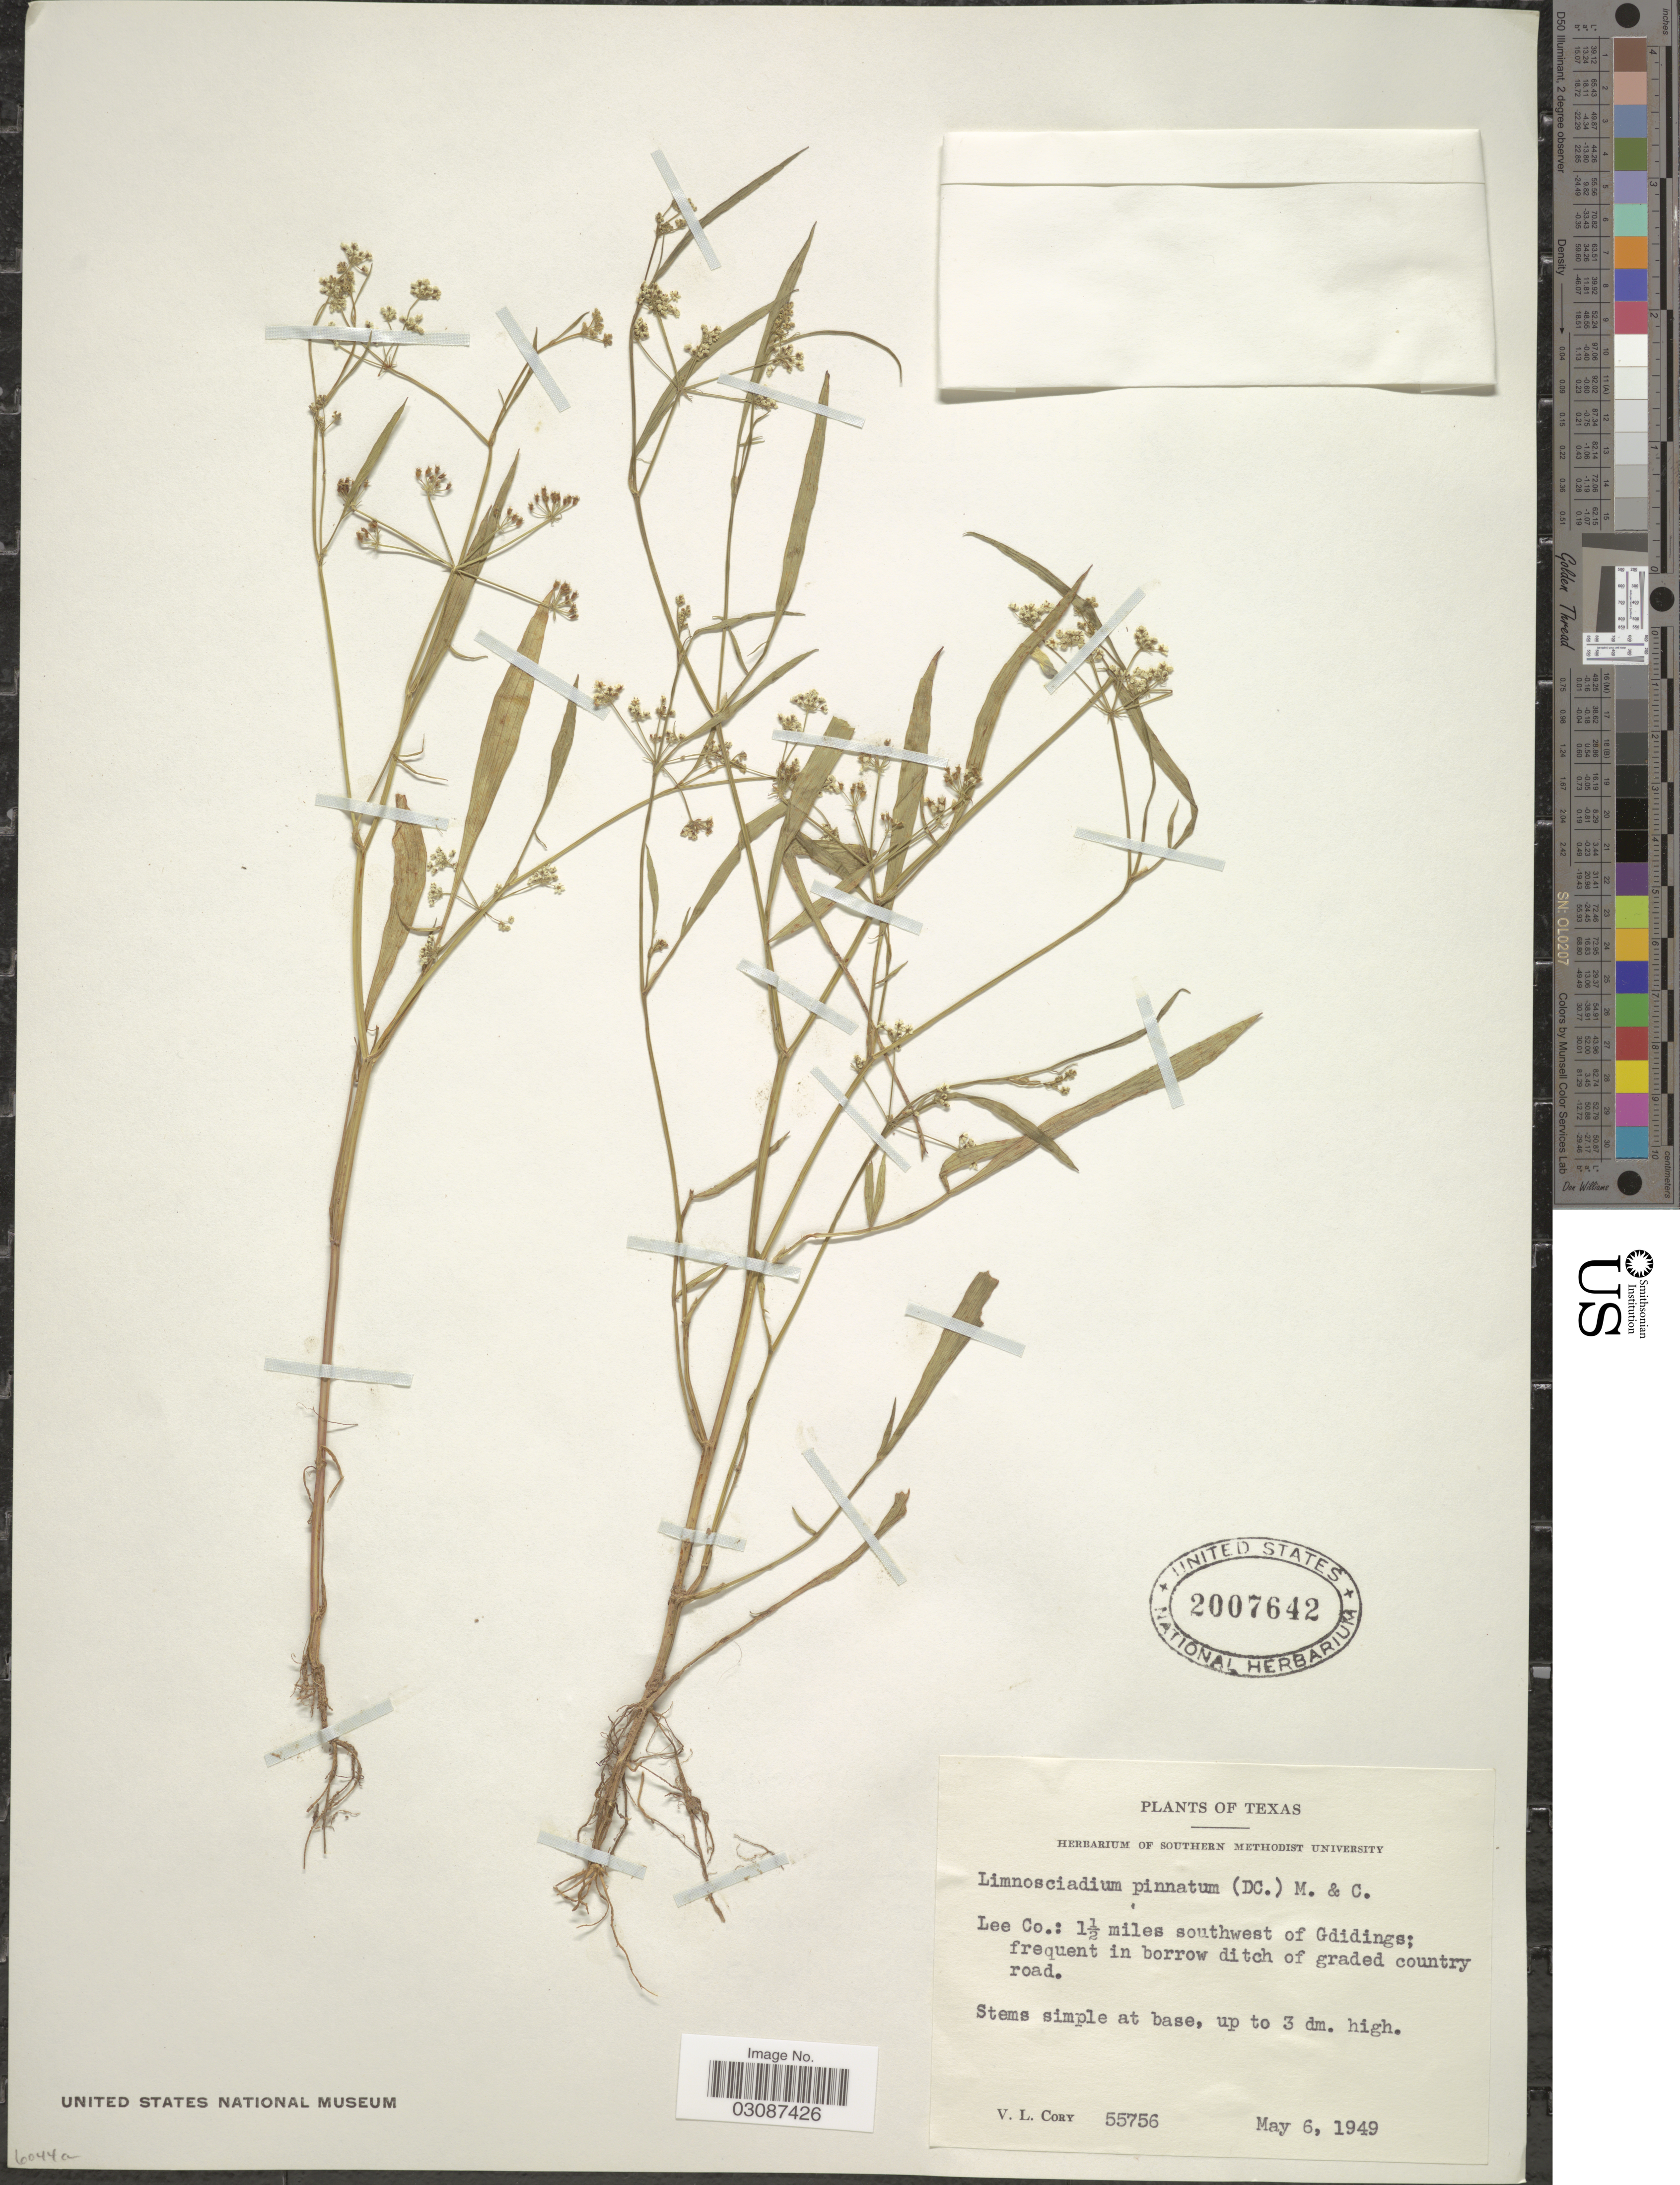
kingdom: Plantae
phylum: Tracheophyta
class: Magnoliopsida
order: Apiales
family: Apiaceae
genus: Limnosciadium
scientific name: Limnosciadium pinnatum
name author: (DC.) Mathias & Constance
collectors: V. Cory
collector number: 55756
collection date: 1949-05-06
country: United States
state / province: Texas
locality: Lee Co.: 1½ miles southwest of Gdidings; frequent in borrow ditch of graded country road.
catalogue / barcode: US 2007642